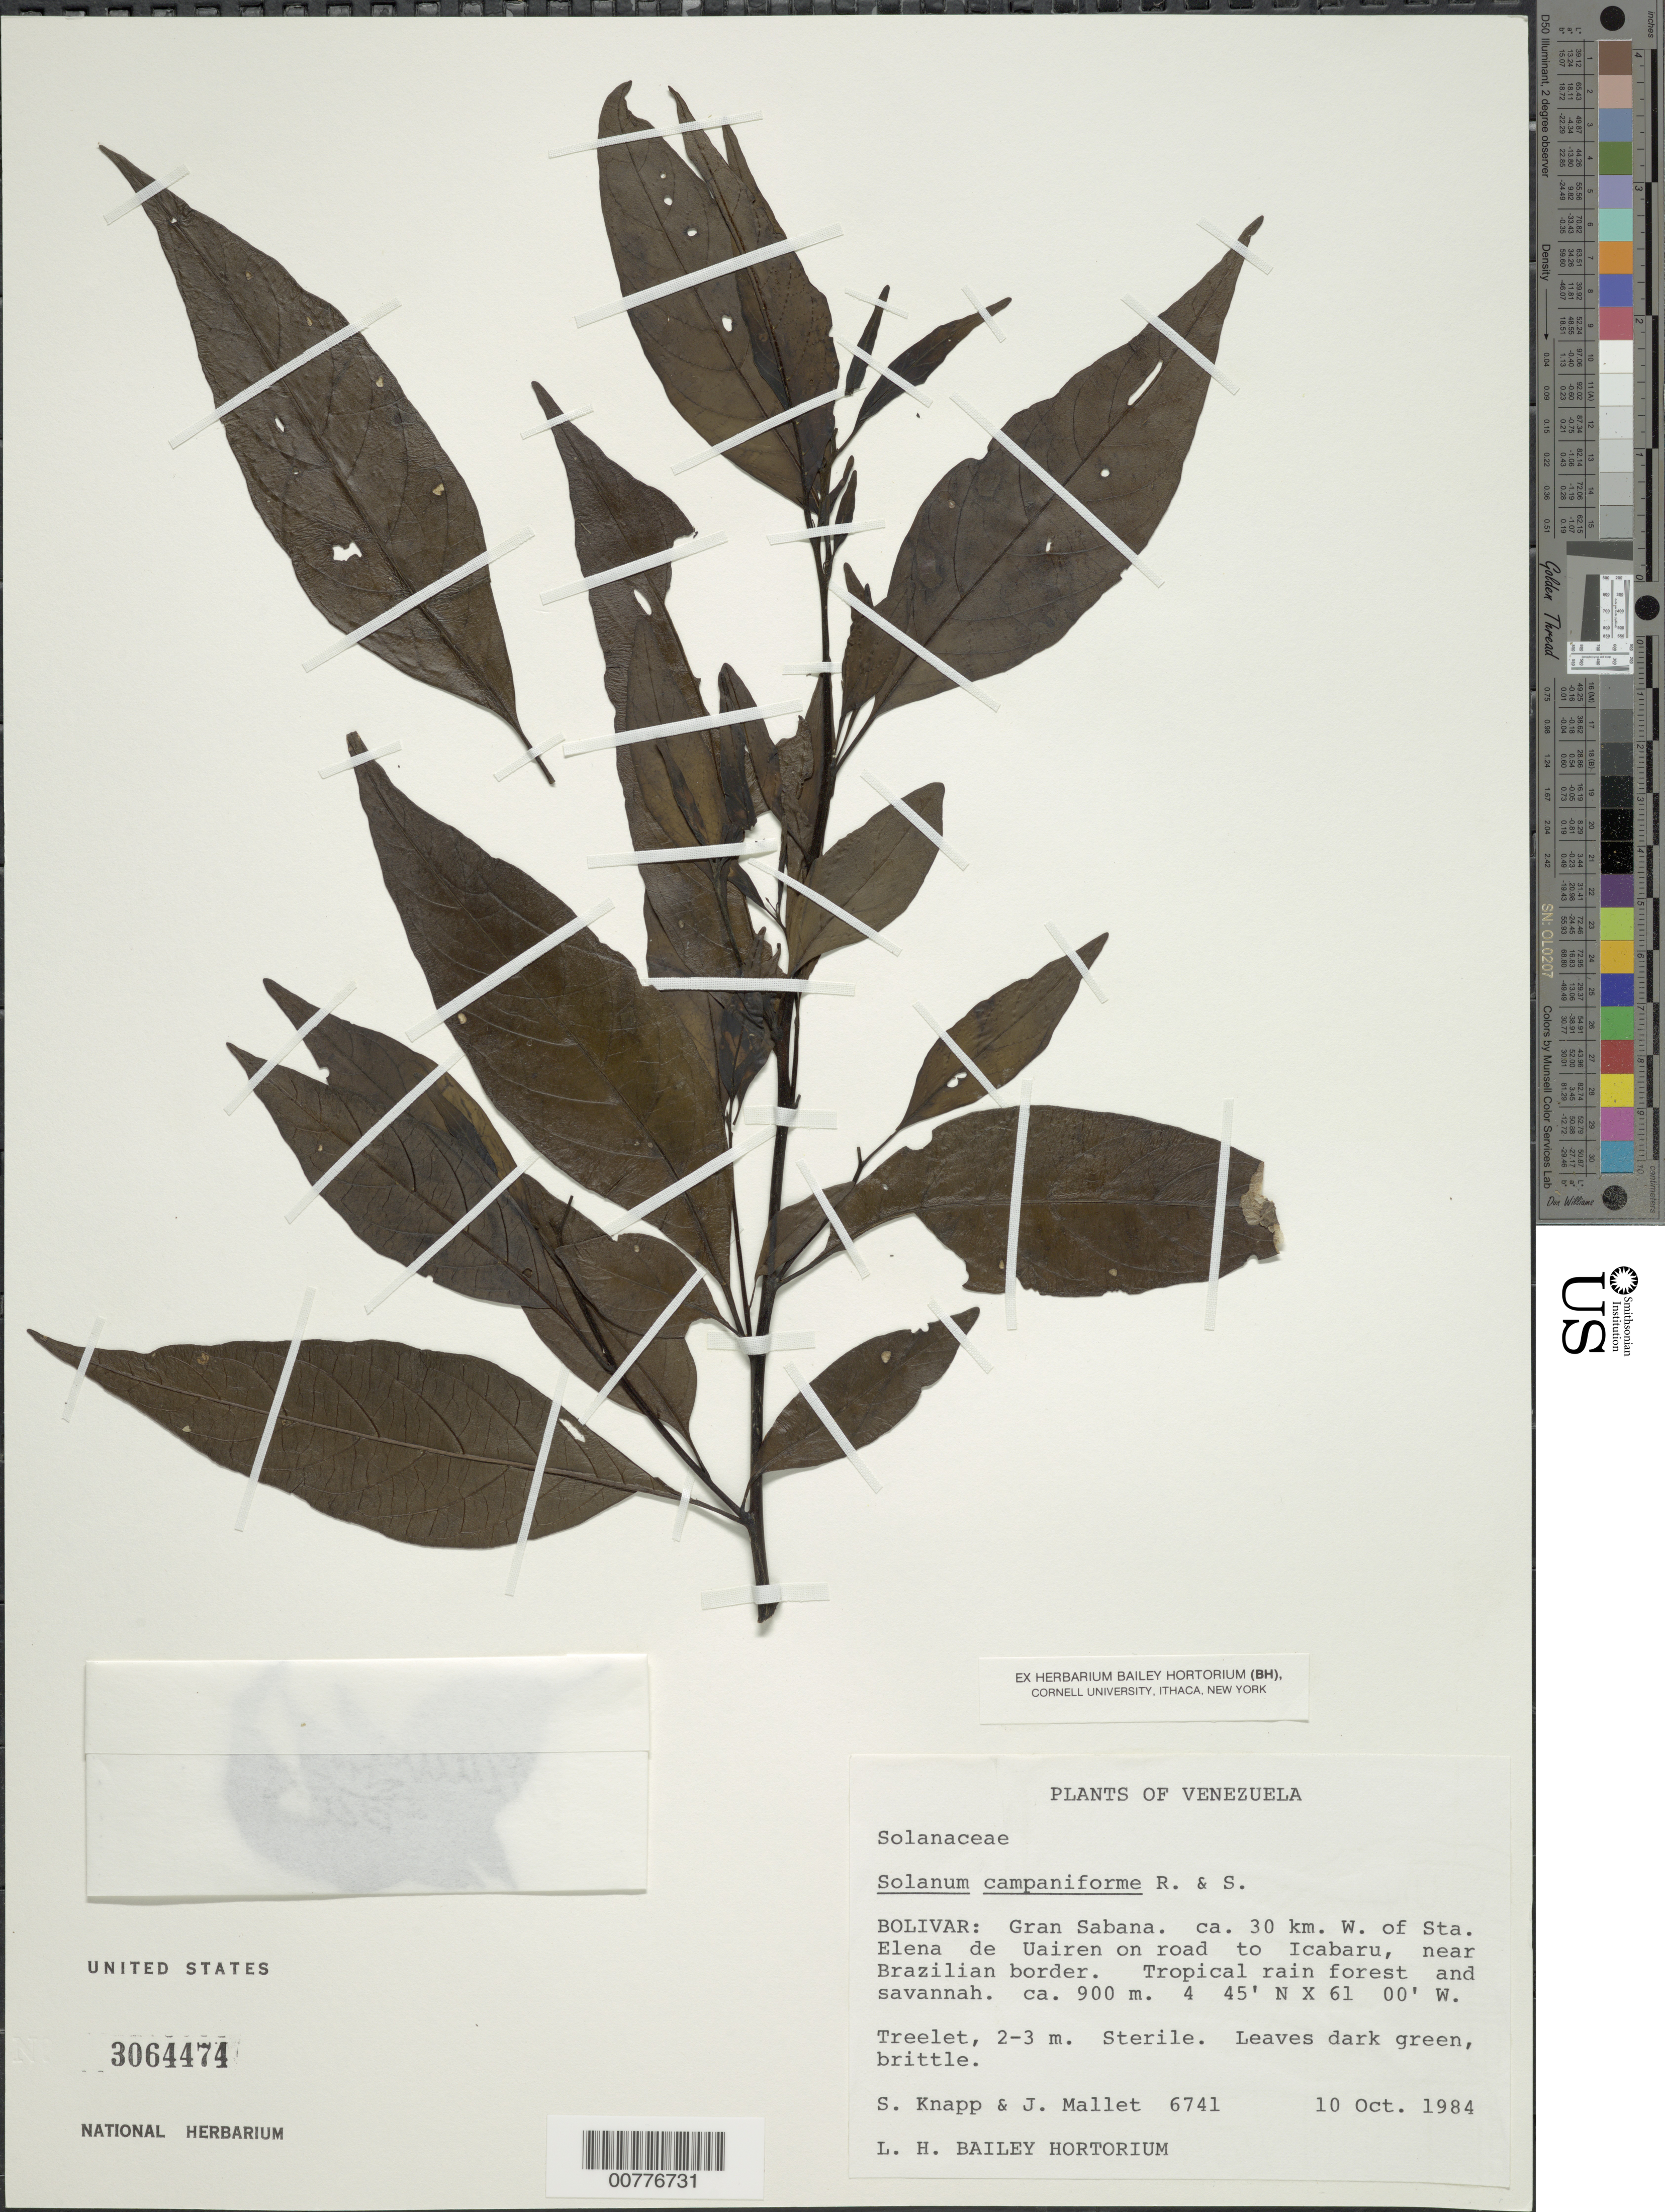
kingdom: Plantae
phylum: Tracheophyta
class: Magnoliopsida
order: Solanales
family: Solanaceae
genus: Solanum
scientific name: Solanum campaniforme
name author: Roem. & Schult.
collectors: S. Knapp & J. Mallet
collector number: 6741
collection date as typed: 10 Oct 1984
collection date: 1984-10-10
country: Venezuela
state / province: Bolívar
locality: Gran Sabana, ca. 30 km. W. of Sta. Elena de Uairen on road to Icabaru, near Brazilian border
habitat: tropical rainforest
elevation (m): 900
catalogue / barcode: US 3064474